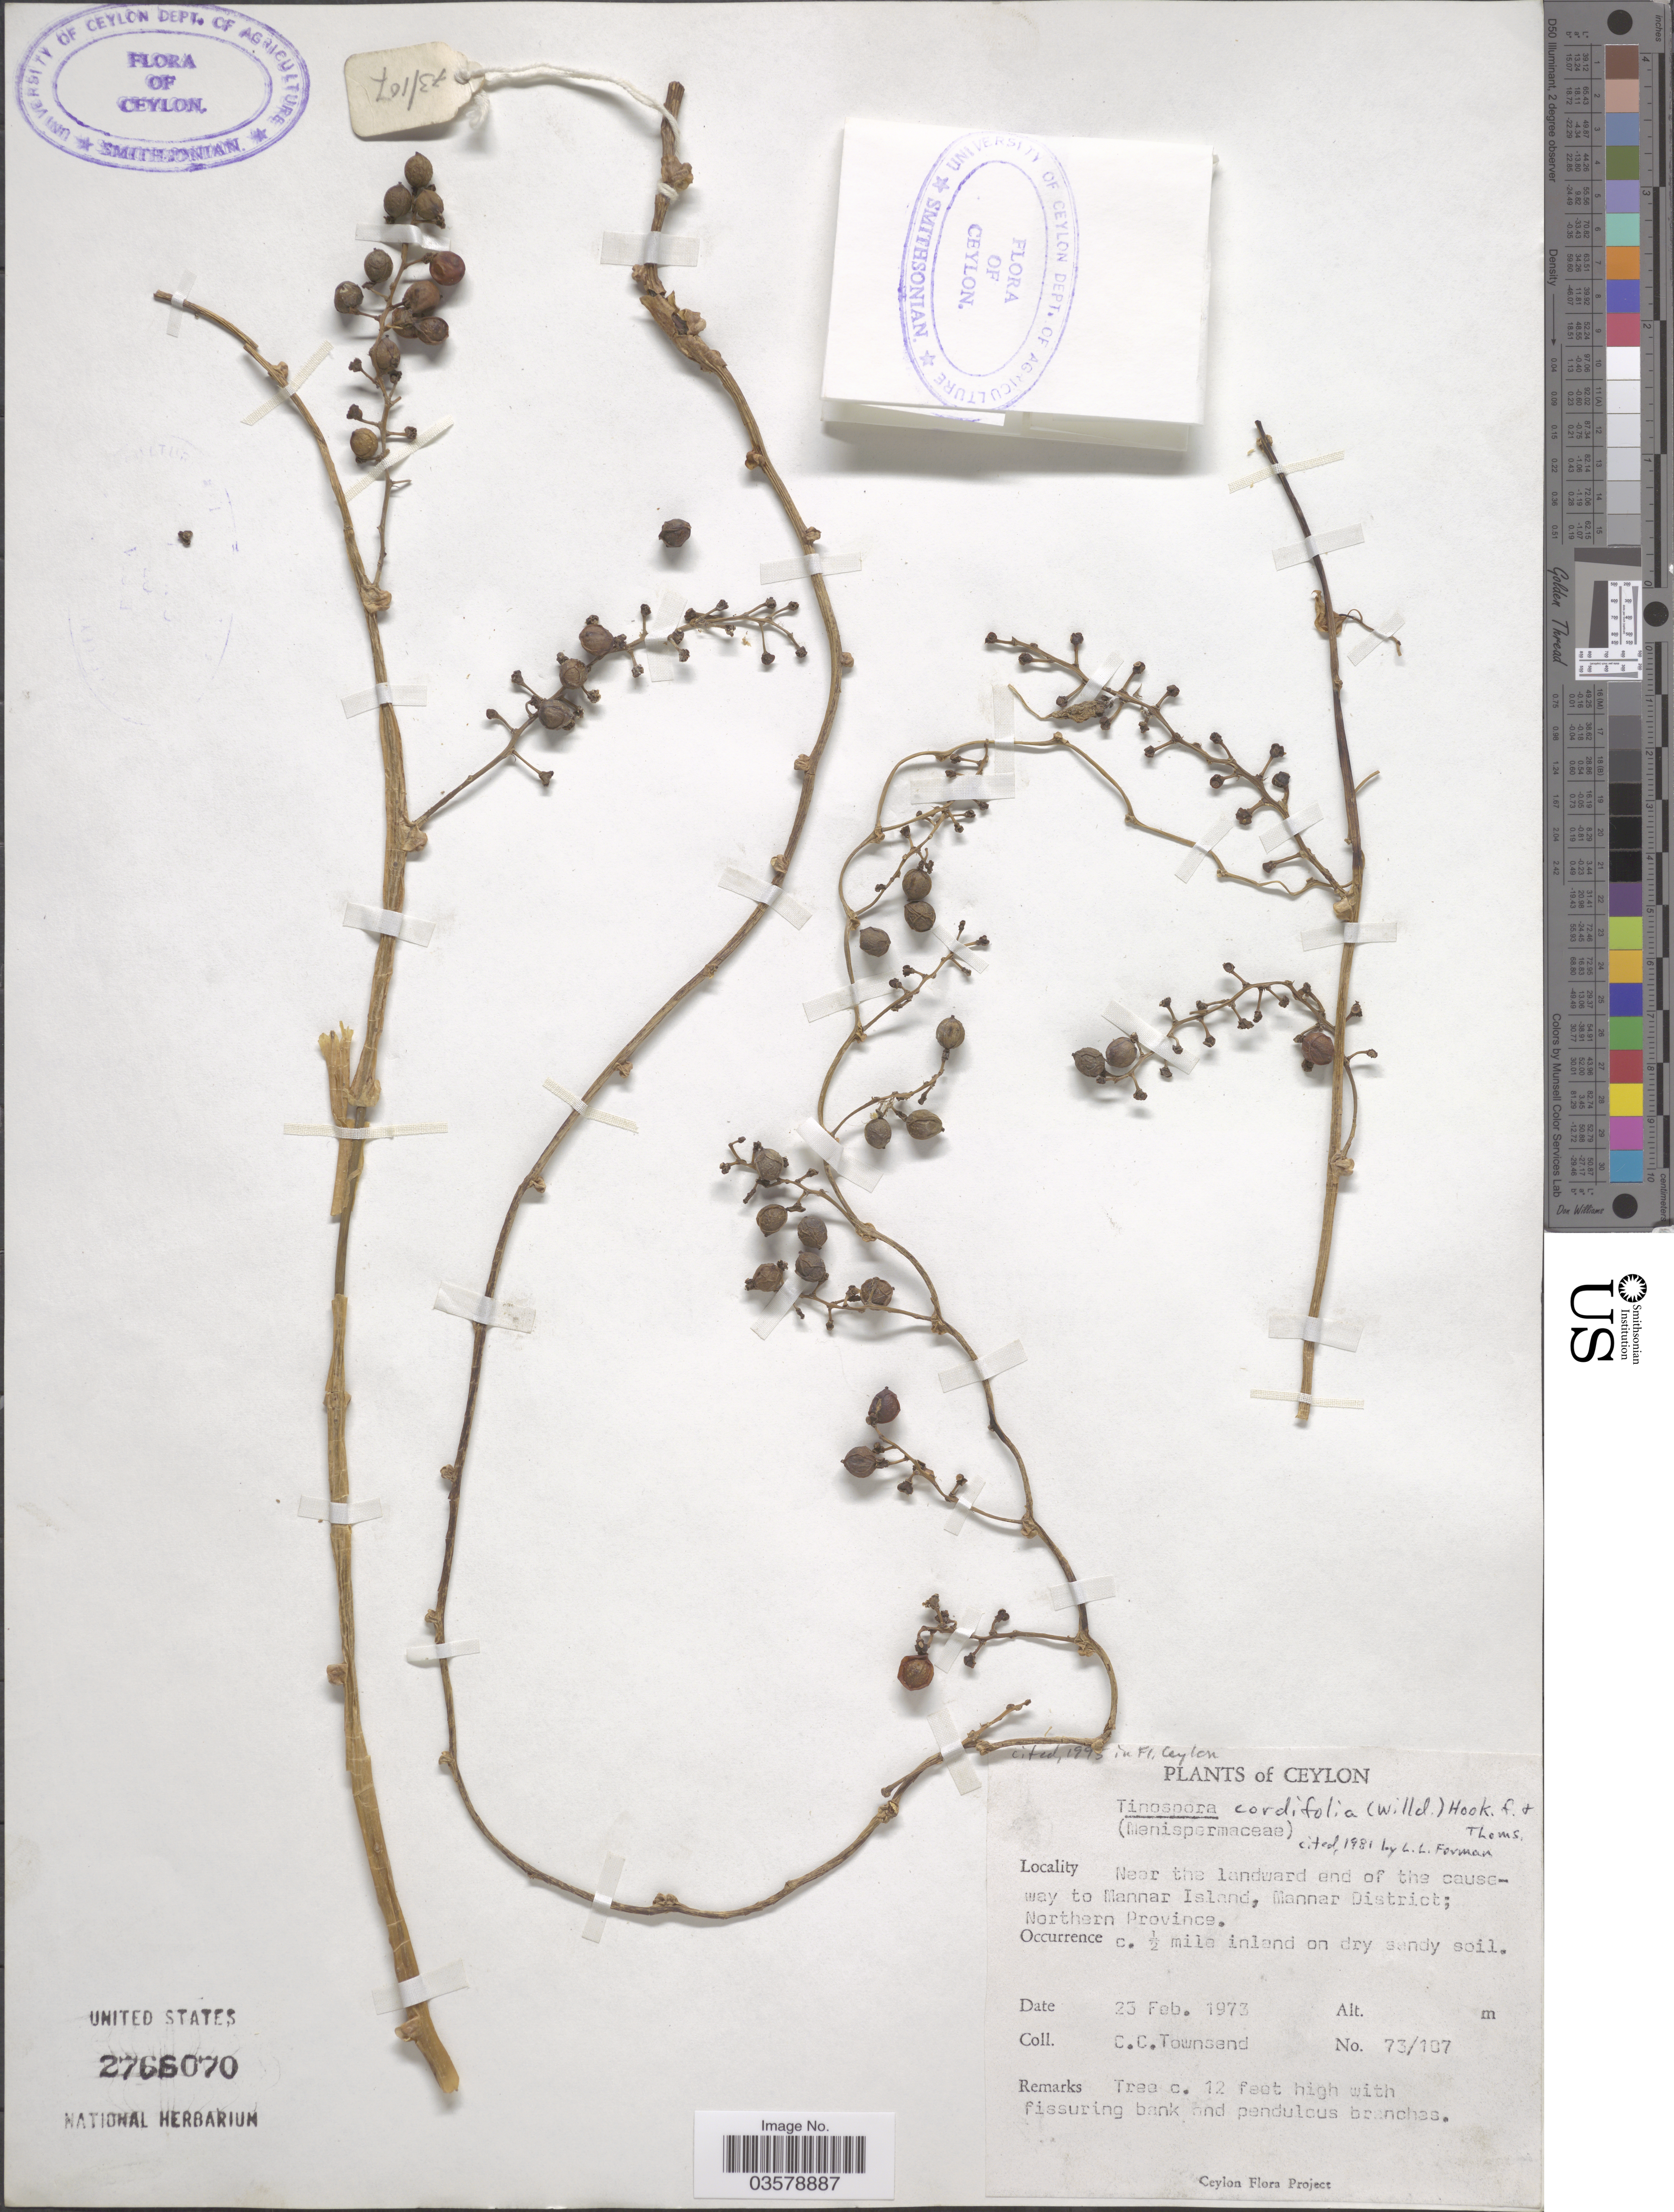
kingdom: Plantae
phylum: Tracheophyta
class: Magnoliopsida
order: Ranunculales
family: Menispermaceae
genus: Tinospora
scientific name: Tinospora cordifolia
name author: Miers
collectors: C. C. Townsend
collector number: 73/107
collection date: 1973-02-23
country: Sri Lanka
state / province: Northern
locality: Ceylon. Near the landward end of the causeway to Mannar Island, Mannar District. c. ½ mile inland on dry sandy soil.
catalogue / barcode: US 2766070